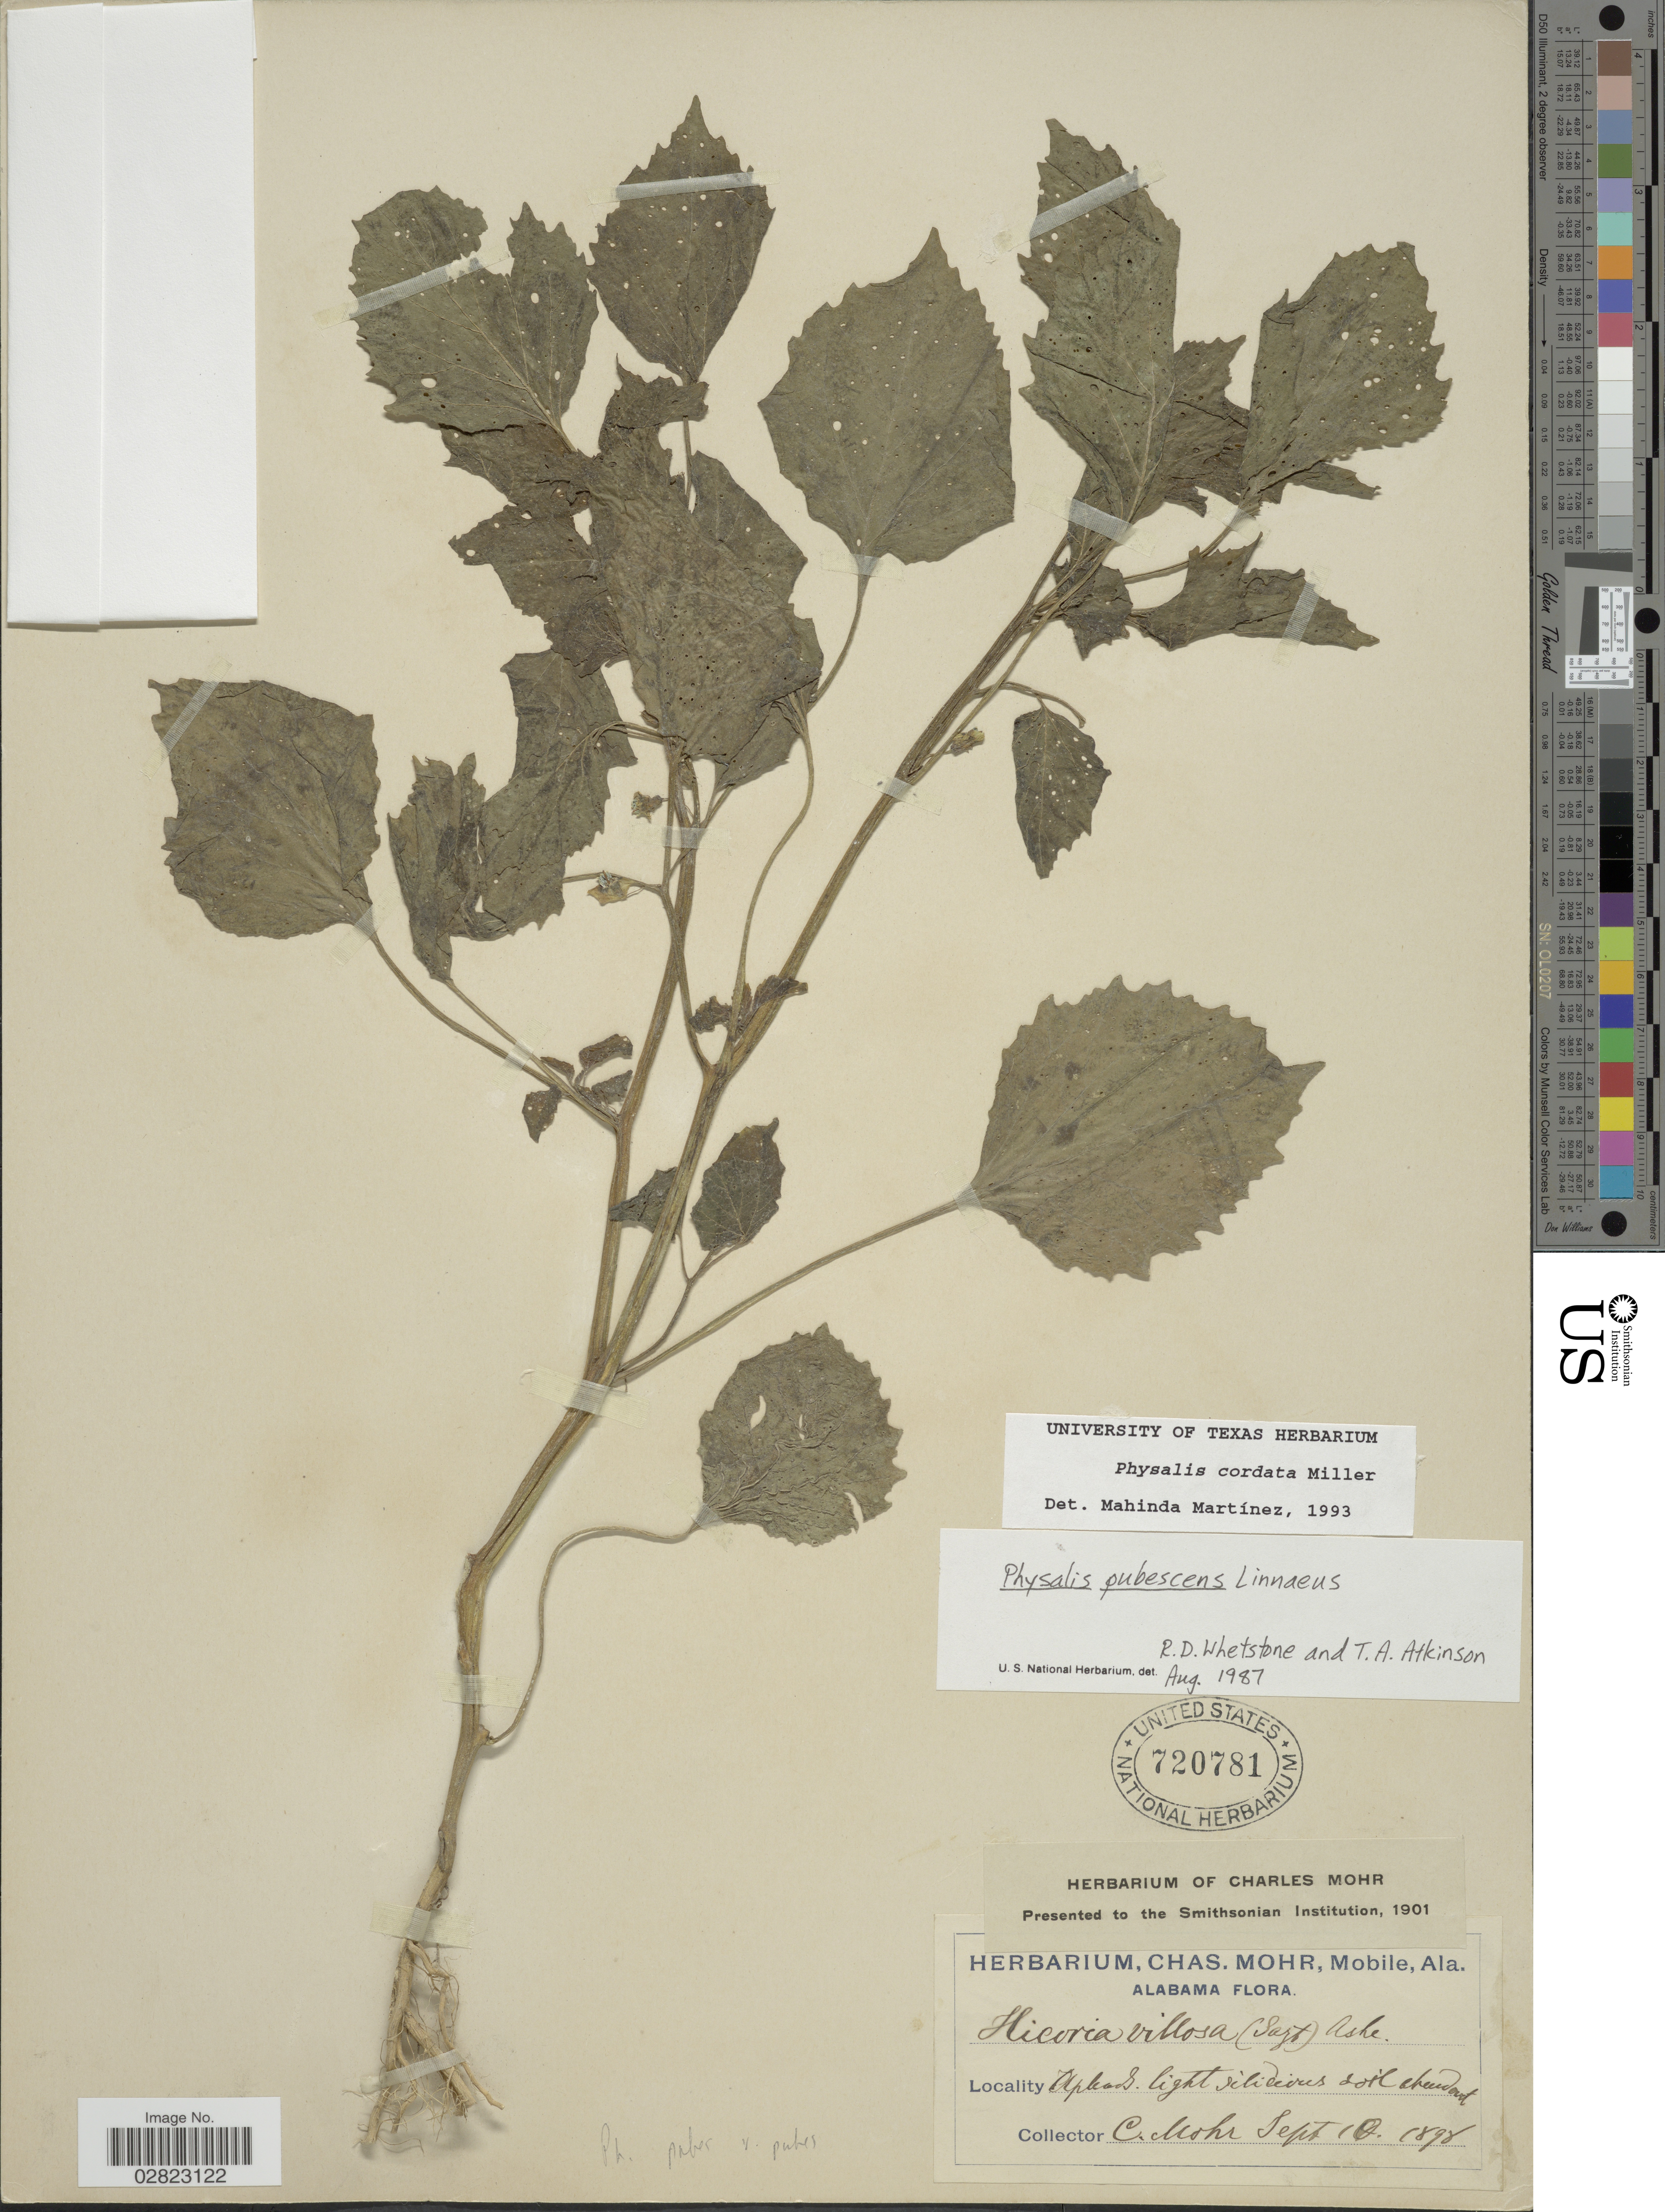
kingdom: Plantae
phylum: Tracheophyta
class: Magnoliopsida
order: Solanales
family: Solanaceae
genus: Physalis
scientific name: Physalis cordata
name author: Mill.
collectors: Mohr, C. T. (herbarium)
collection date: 1898-09-10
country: United States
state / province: Alabama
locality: Uplands.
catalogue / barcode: US 720781